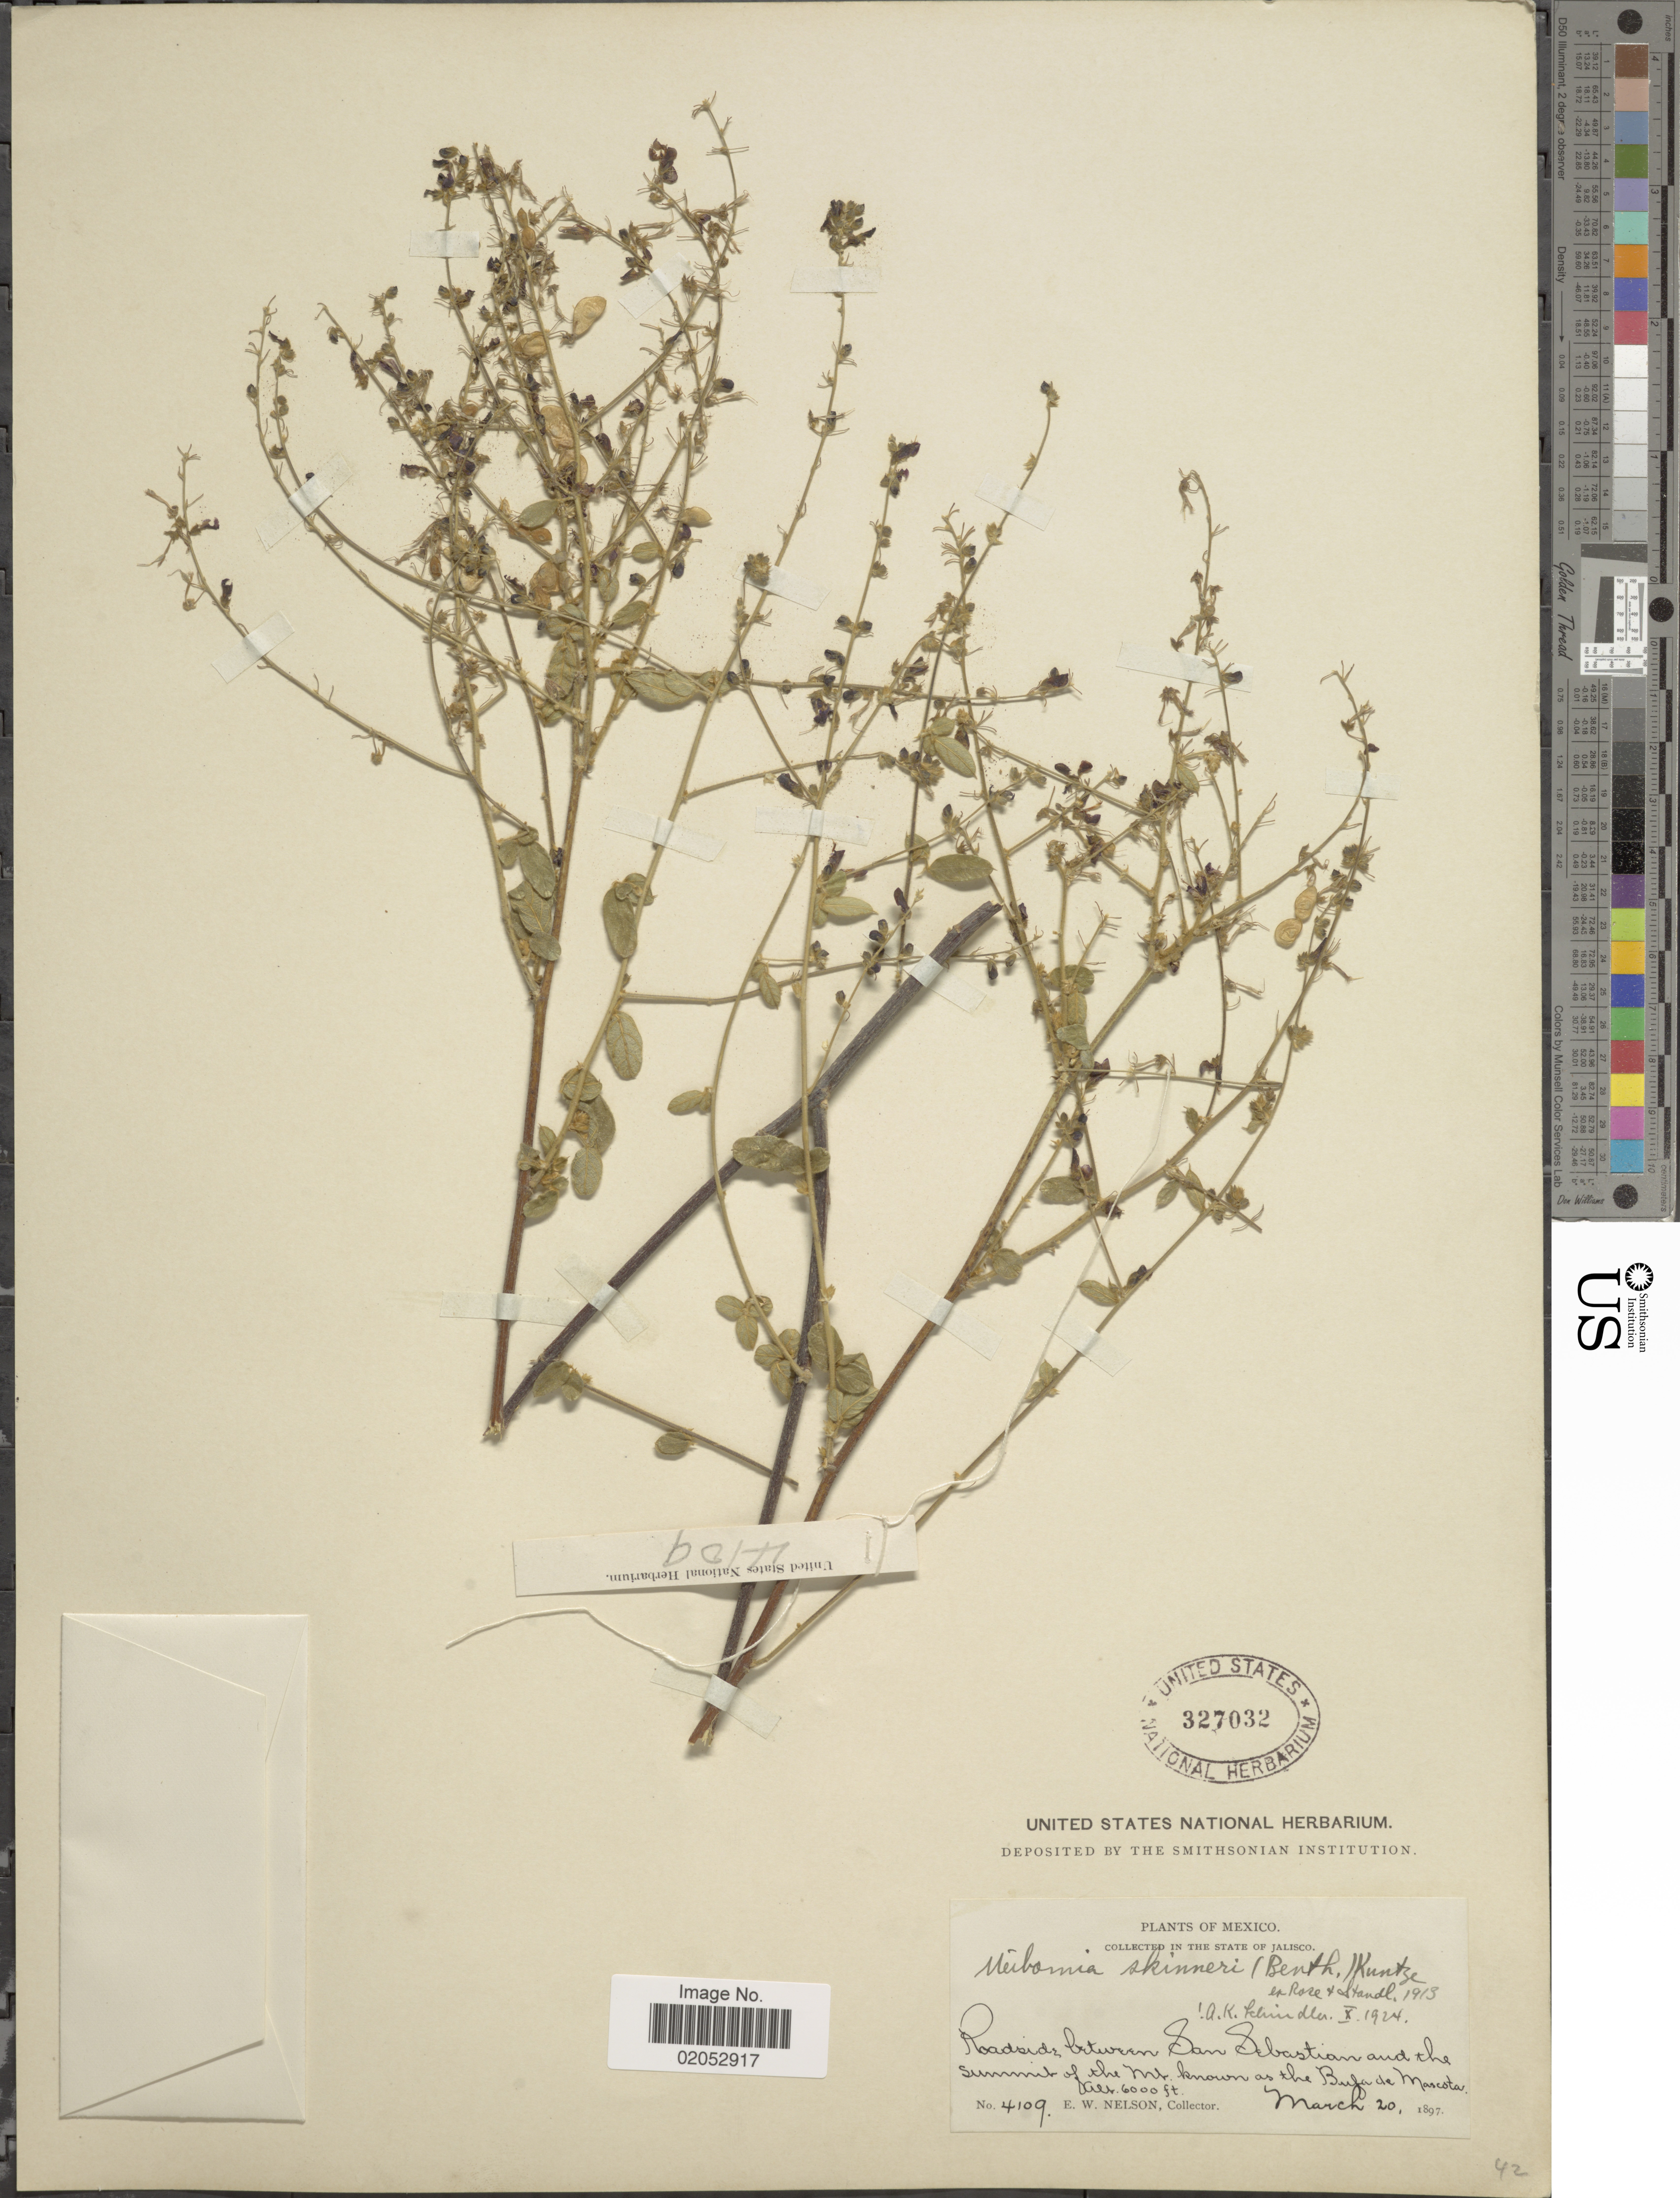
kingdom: Plantae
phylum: Tracheophyta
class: Magnoliopsida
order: Fabales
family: Fabaceae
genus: Desmodium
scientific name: Desmodium skinneri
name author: Benth. ex Hemsl.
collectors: E. W. Nelson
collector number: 4109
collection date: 1897-03-20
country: Mexico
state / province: Jalisco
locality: Roadside between San Sebastian and the summit of the Mt. known as the Bufa de Mascota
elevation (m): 1829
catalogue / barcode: US 327032